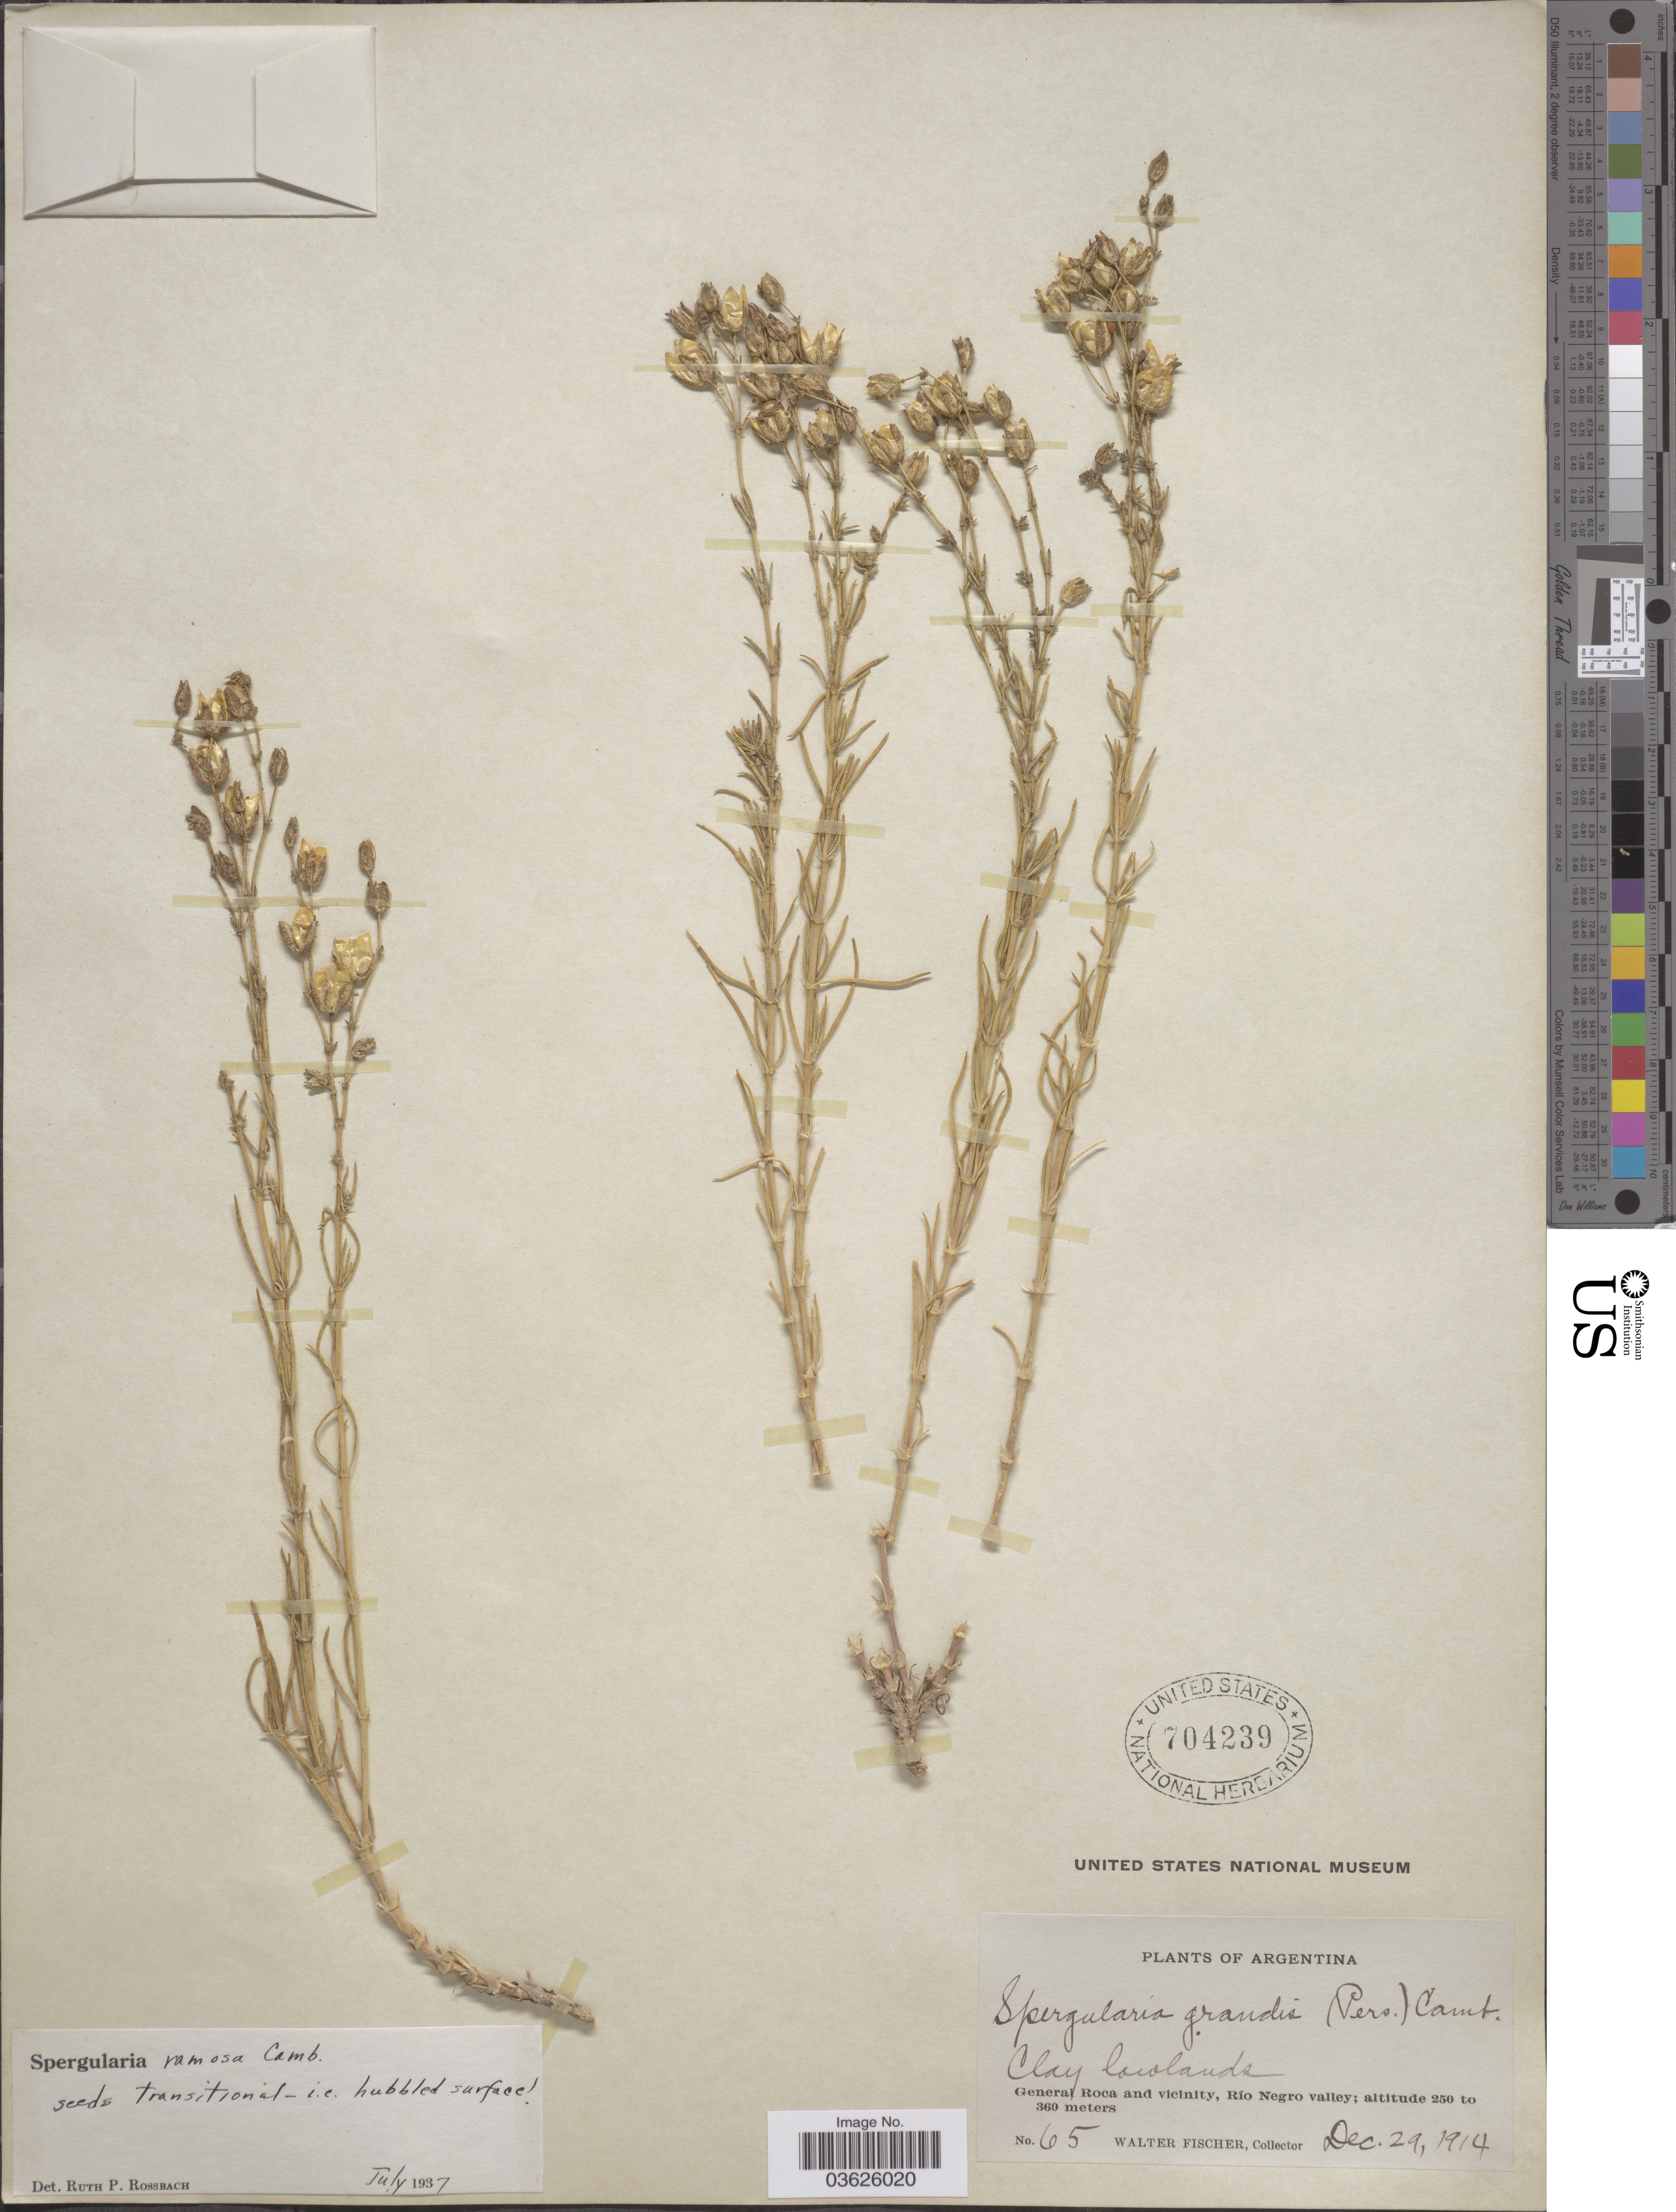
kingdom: Plantae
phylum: Tracheophyta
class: Magnoliopsida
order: Caryophyllales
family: Caryophyllaceae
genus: Spergularia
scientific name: Spergularia ramosa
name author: Cambess.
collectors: W. Fischer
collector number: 65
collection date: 1914-12-29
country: Argentina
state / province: Rio Negro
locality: General Roca and vicinity, Río Negro valley.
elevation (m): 250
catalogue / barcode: US 704239